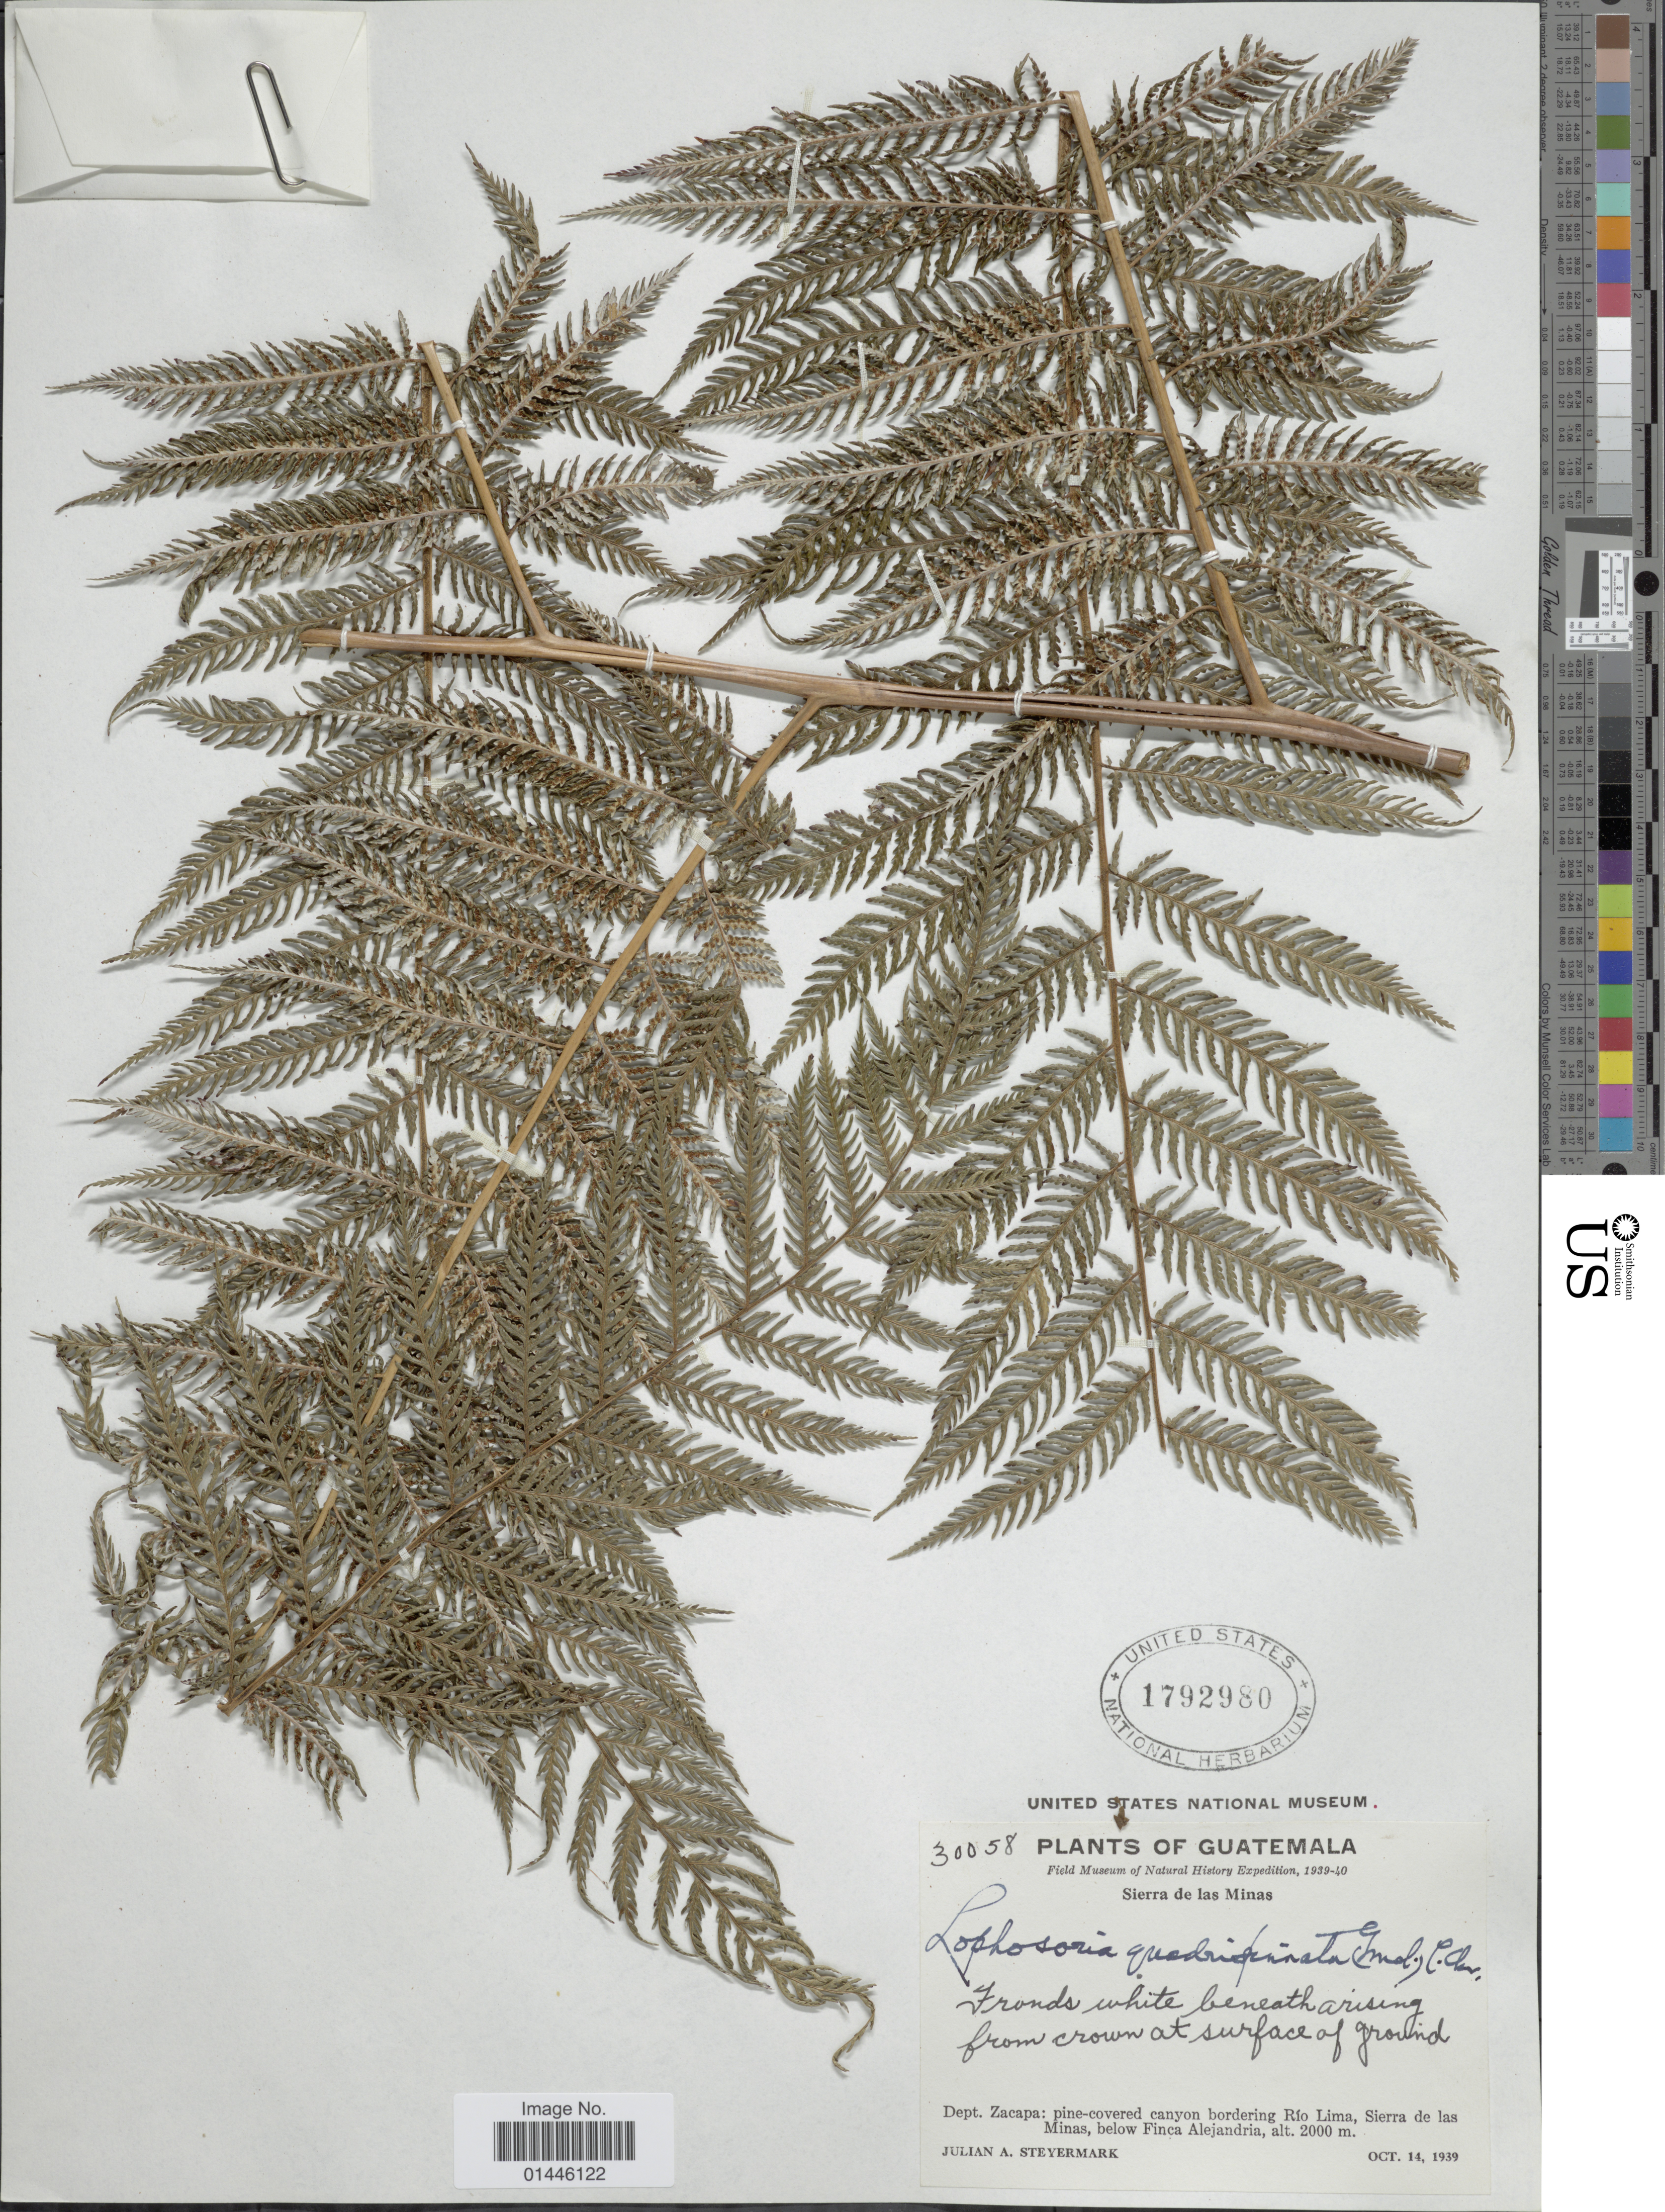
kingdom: Plantae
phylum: Tracheophyta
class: Polypodiopsida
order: Cyatheales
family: Dicksoniaceae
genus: Lophosoria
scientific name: Lophosoria quadripinnata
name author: (J.F. Gmel.) C. Chr.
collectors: J. Steyermark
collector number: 30058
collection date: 1939-10-14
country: Guatemala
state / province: Zacapa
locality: Canyon bordering Río Lima, Sierra de las Minas, below Finca Alejandria. Sierra de las Minas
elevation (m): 2000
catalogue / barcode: US 1792980